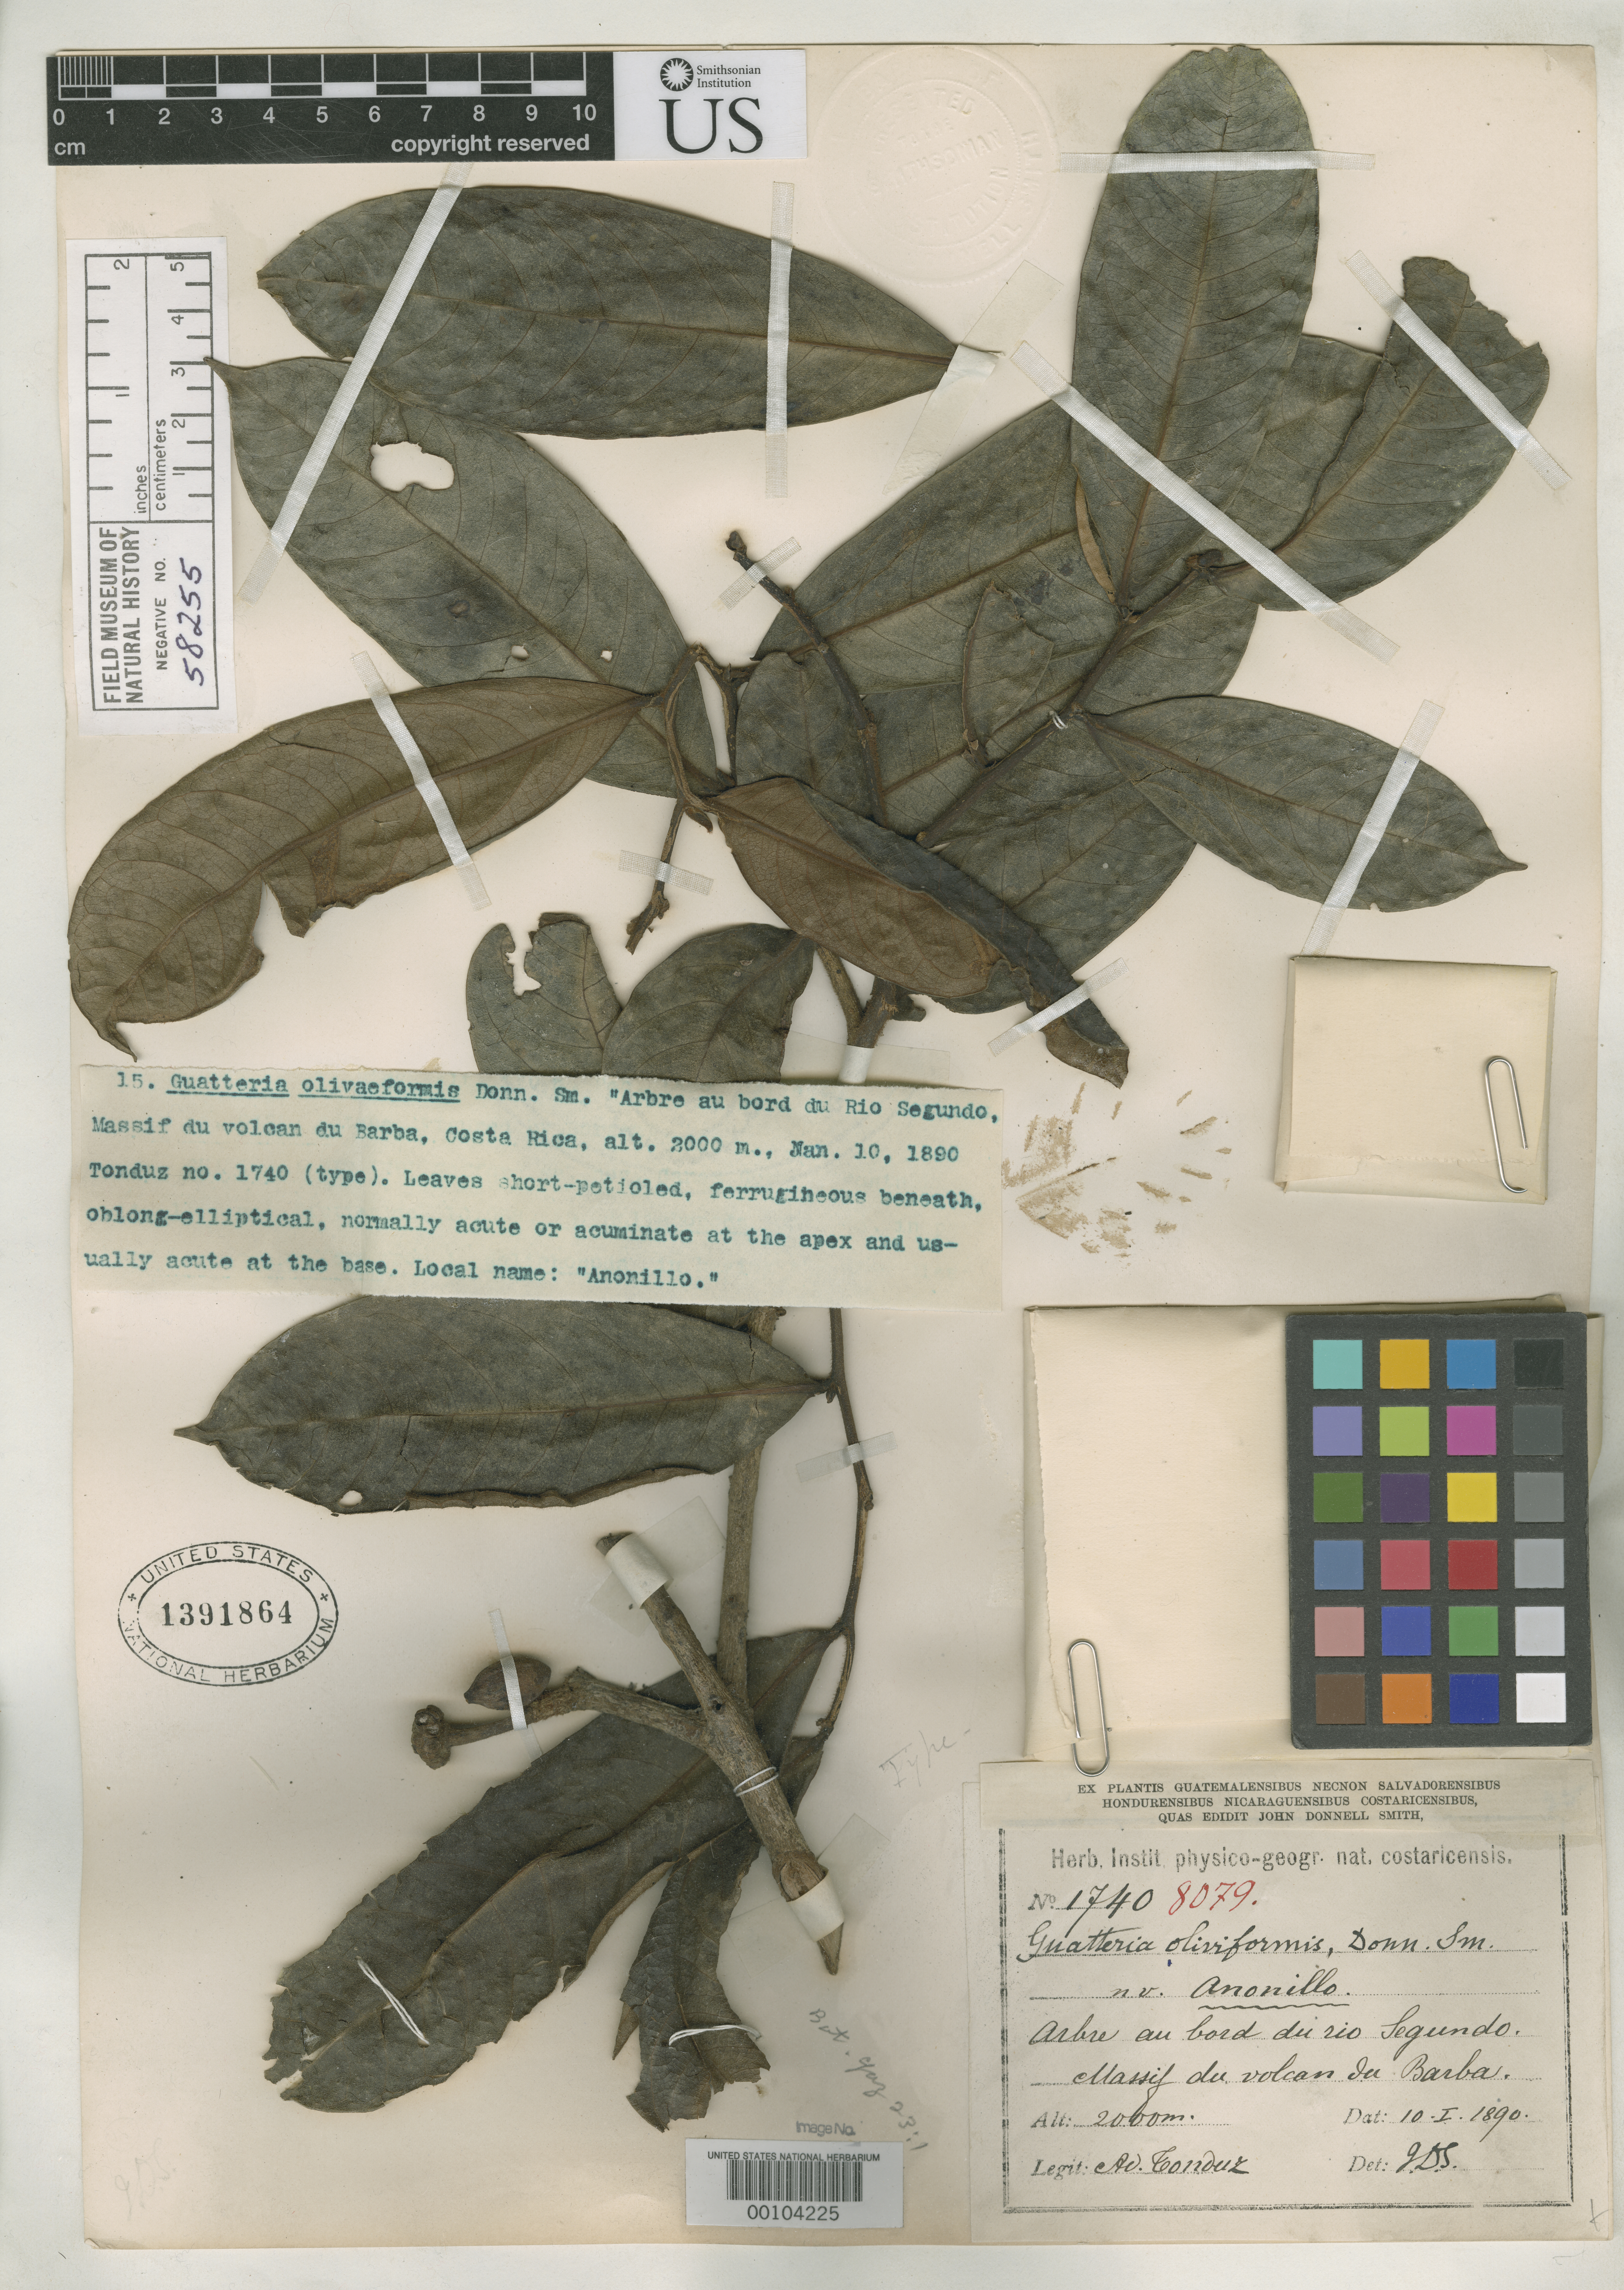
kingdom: Plantae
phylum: Tracheophyta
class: Magnoliopsida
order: Magnoliales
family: Annonaceae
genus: Guatteria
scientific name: Guatteria oliviformis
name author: Donn. Sm.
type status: Syntype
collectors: A. Tonduz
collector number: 1740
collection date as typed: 10 Jan 1890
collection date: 1890-01-10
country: Costa Rica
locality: Bord du Volcan Segundo, massif du Volcan du Barba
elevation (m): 2000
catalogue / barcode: US 1391864